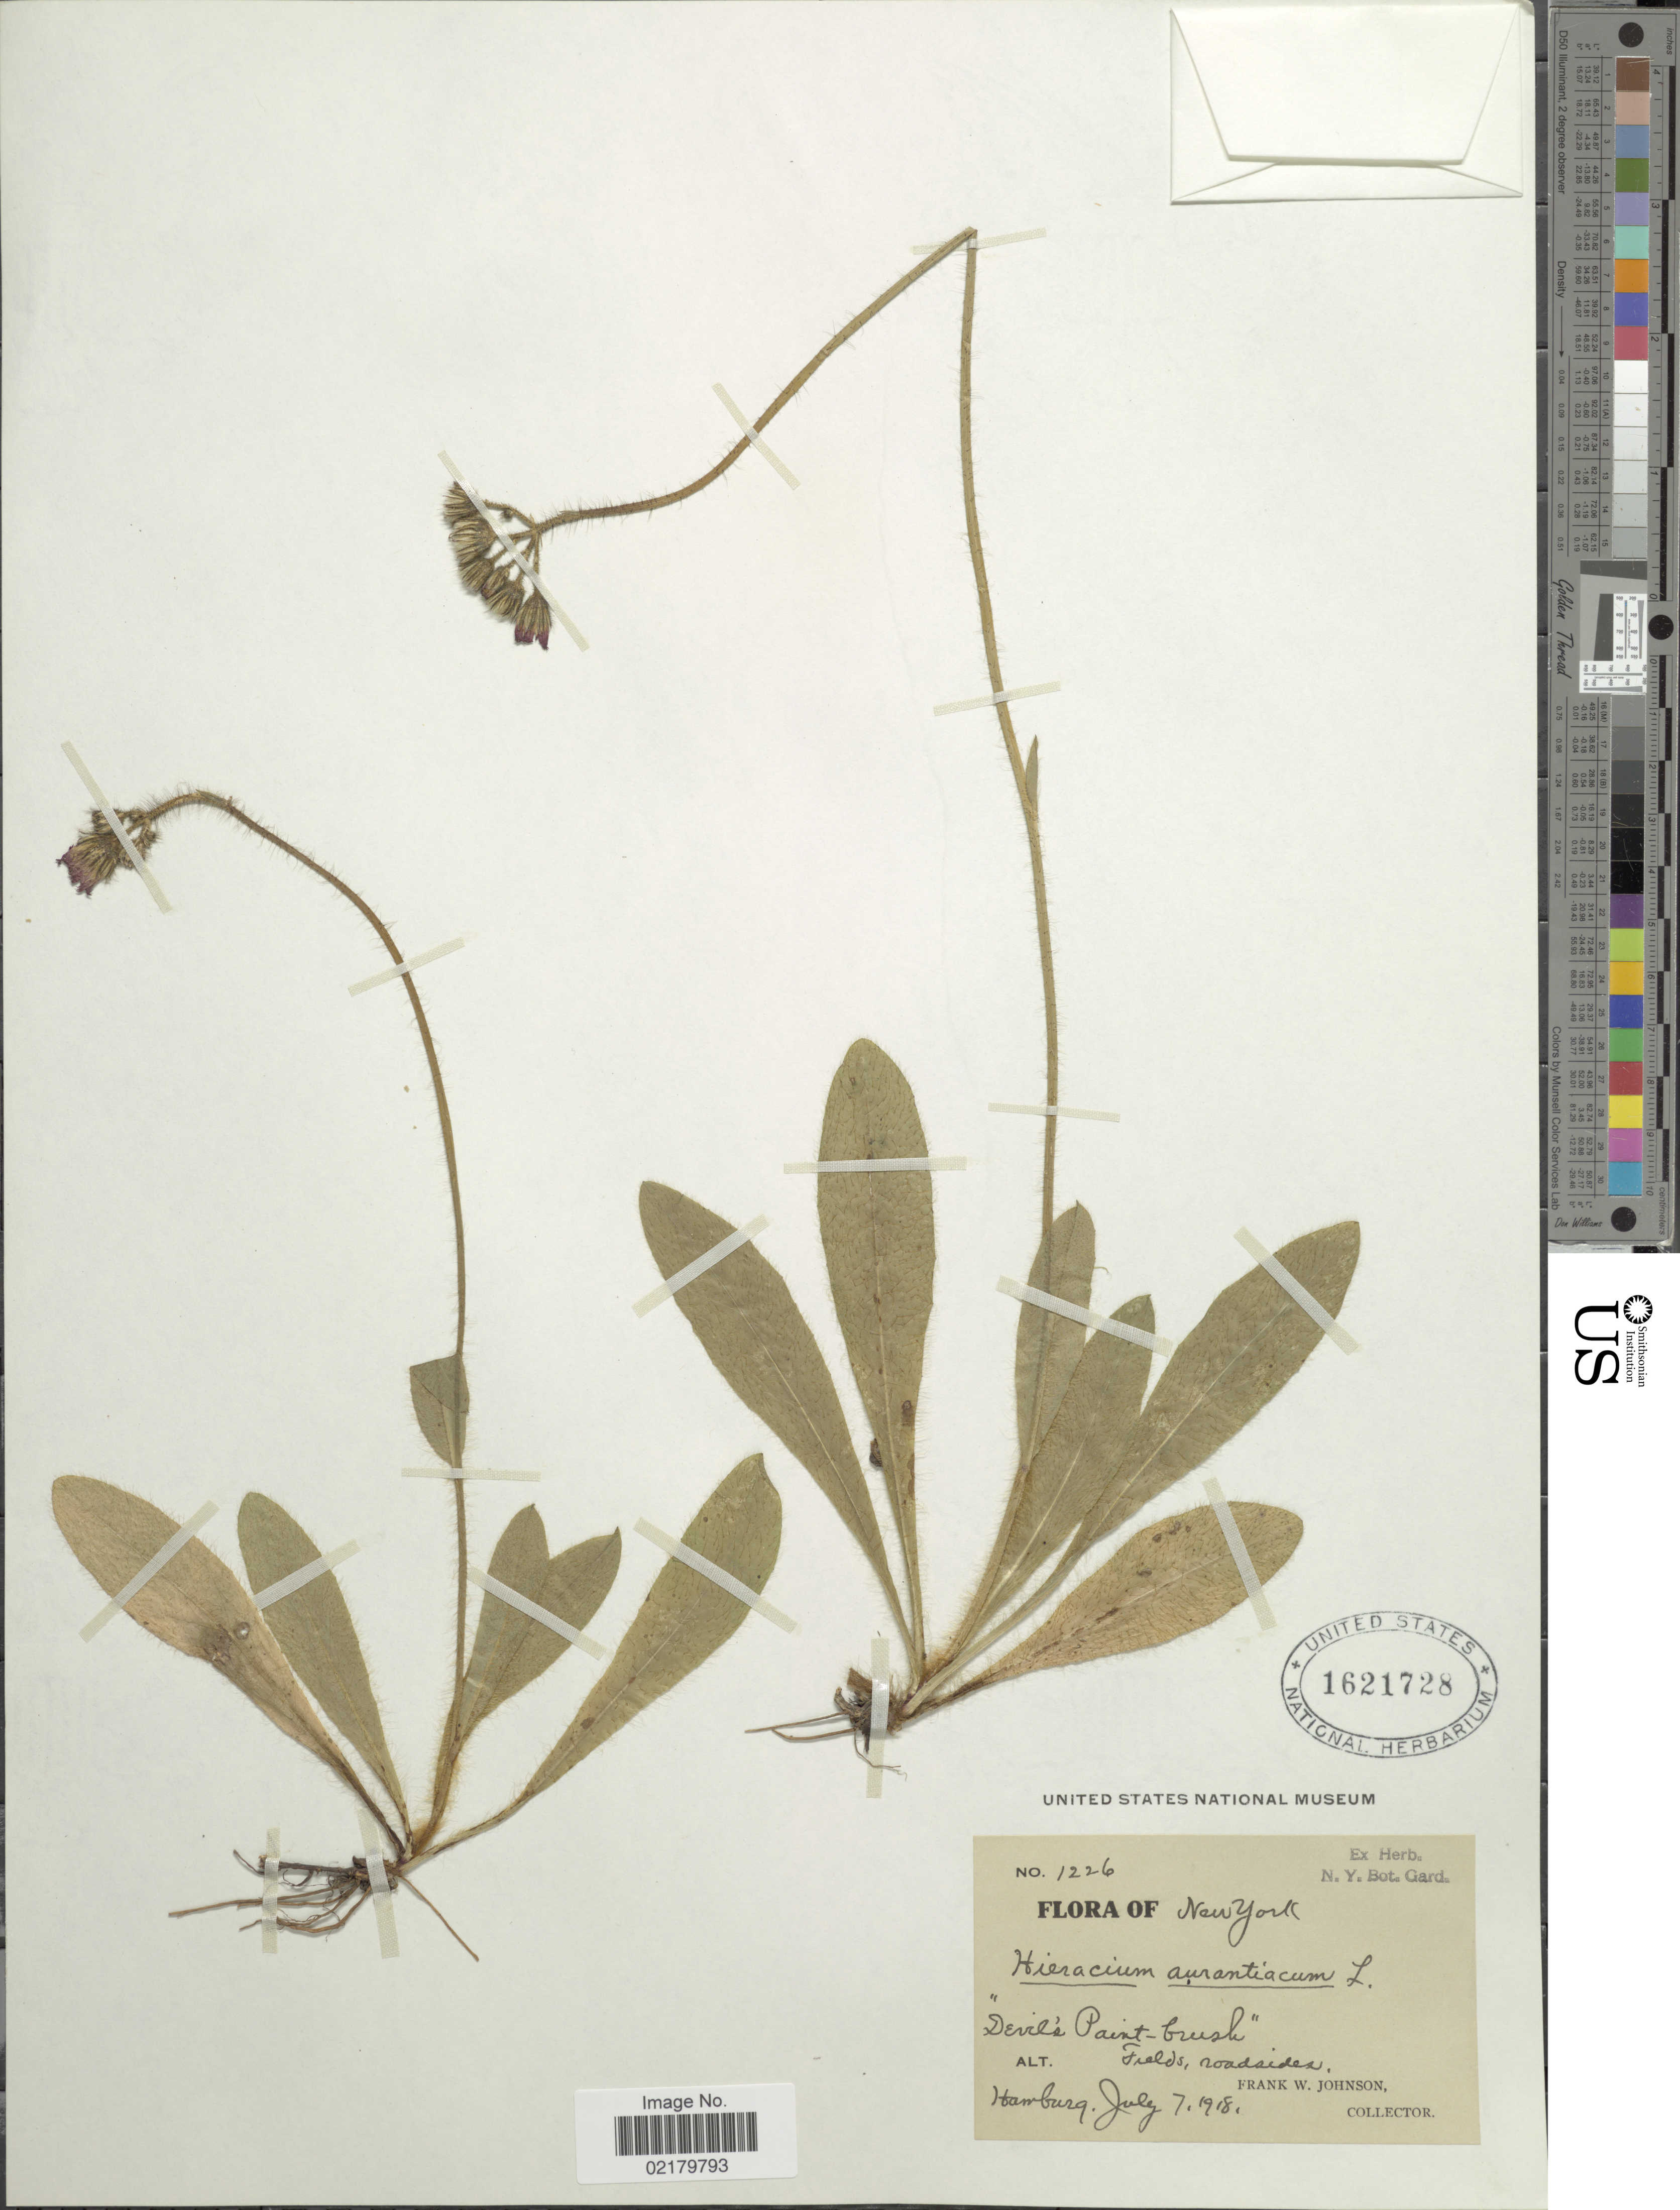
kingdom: Plantae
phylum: Tracheophyta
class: Magnoliopsida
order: Asterales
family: Asteraceae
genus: Pilosella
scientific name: Pilosella aurantiaca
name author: (L.) F.W. Schultz & Sch. Bip.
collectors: F. W. Johnson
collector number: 1226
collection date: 1918-07-07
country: United States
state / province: New York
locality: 'Devil's Paint-Brush' Fields, roadsides, hamburg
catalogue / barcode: US 1621728